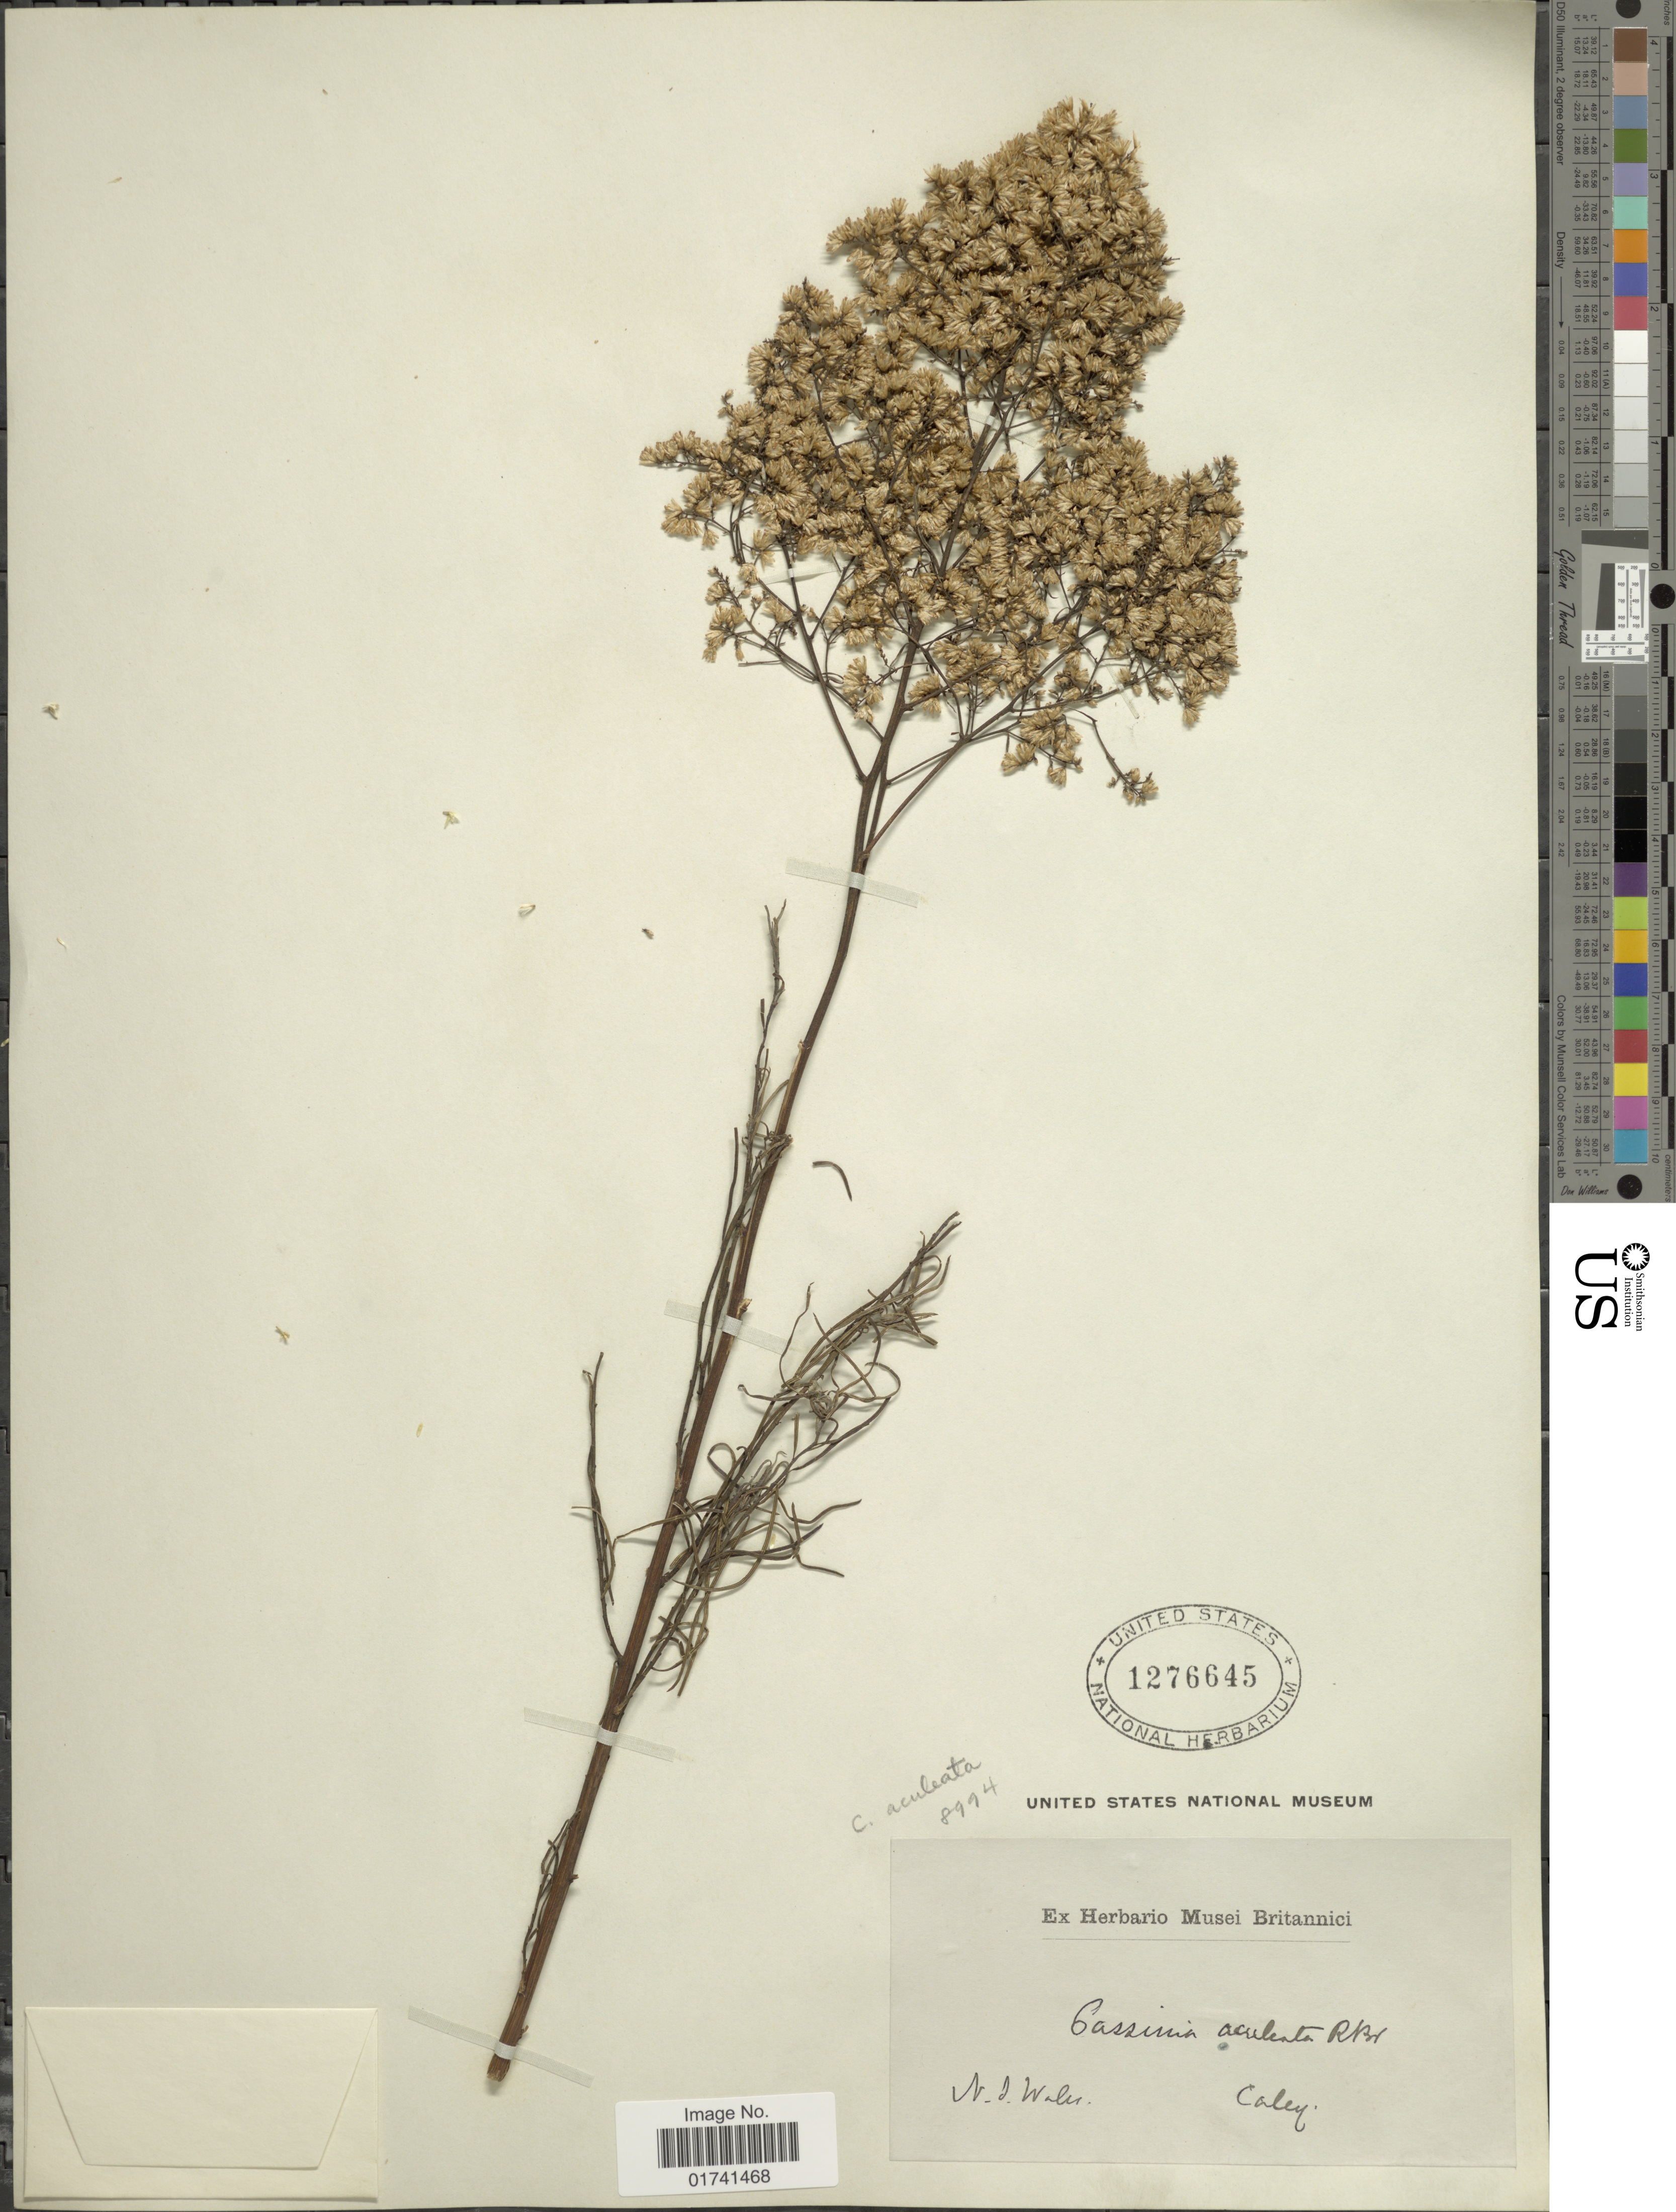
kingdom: Plantae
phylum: Tracheophyta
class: Magnoliopsida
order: Asterales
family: Asteraceae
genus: Cassinia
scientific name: Cassinia aculeata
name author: (Labill.) R. Br.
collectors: -. Caley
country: Australia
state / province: New South Wales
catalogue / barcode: US 1276645